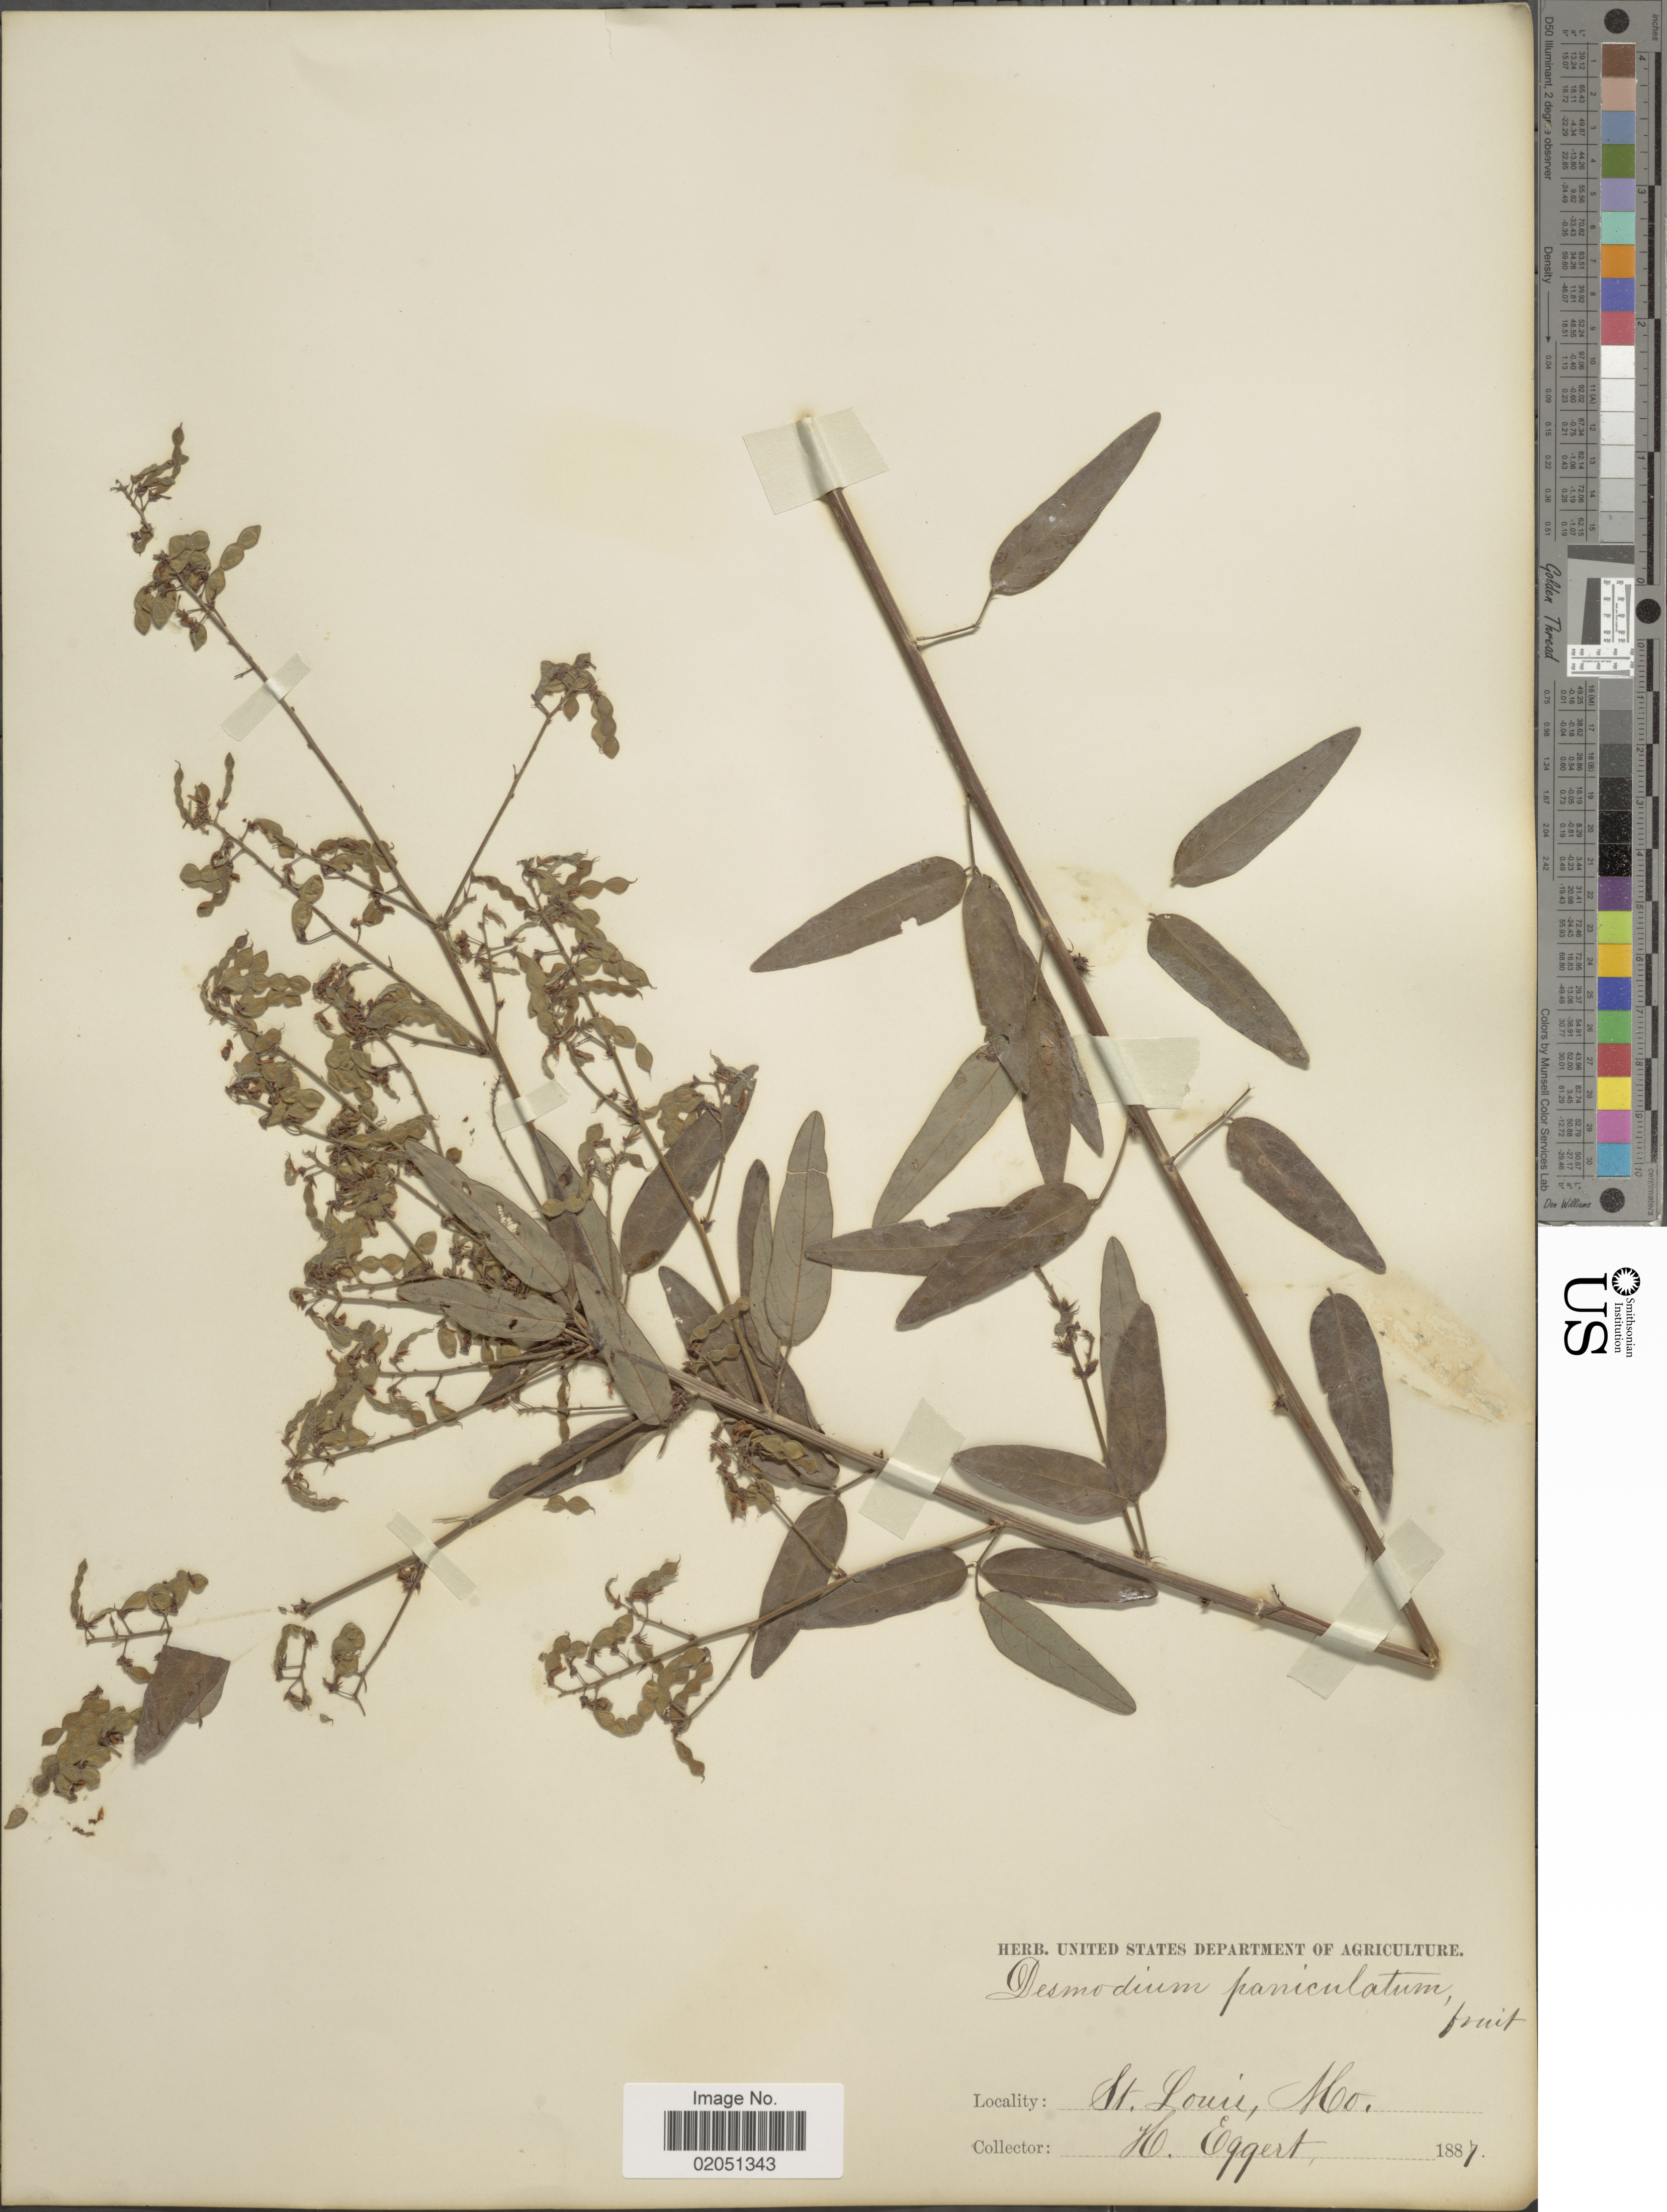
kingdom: Plantae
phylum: Tracheophyta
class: Magnoliopsida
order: Fabales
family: Fabaceae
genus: Desmodium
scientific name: Desmodium paniculatum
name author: (L.) DC.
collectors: H. Eggert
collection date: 1887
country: United States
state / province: Missouri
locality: St Louis